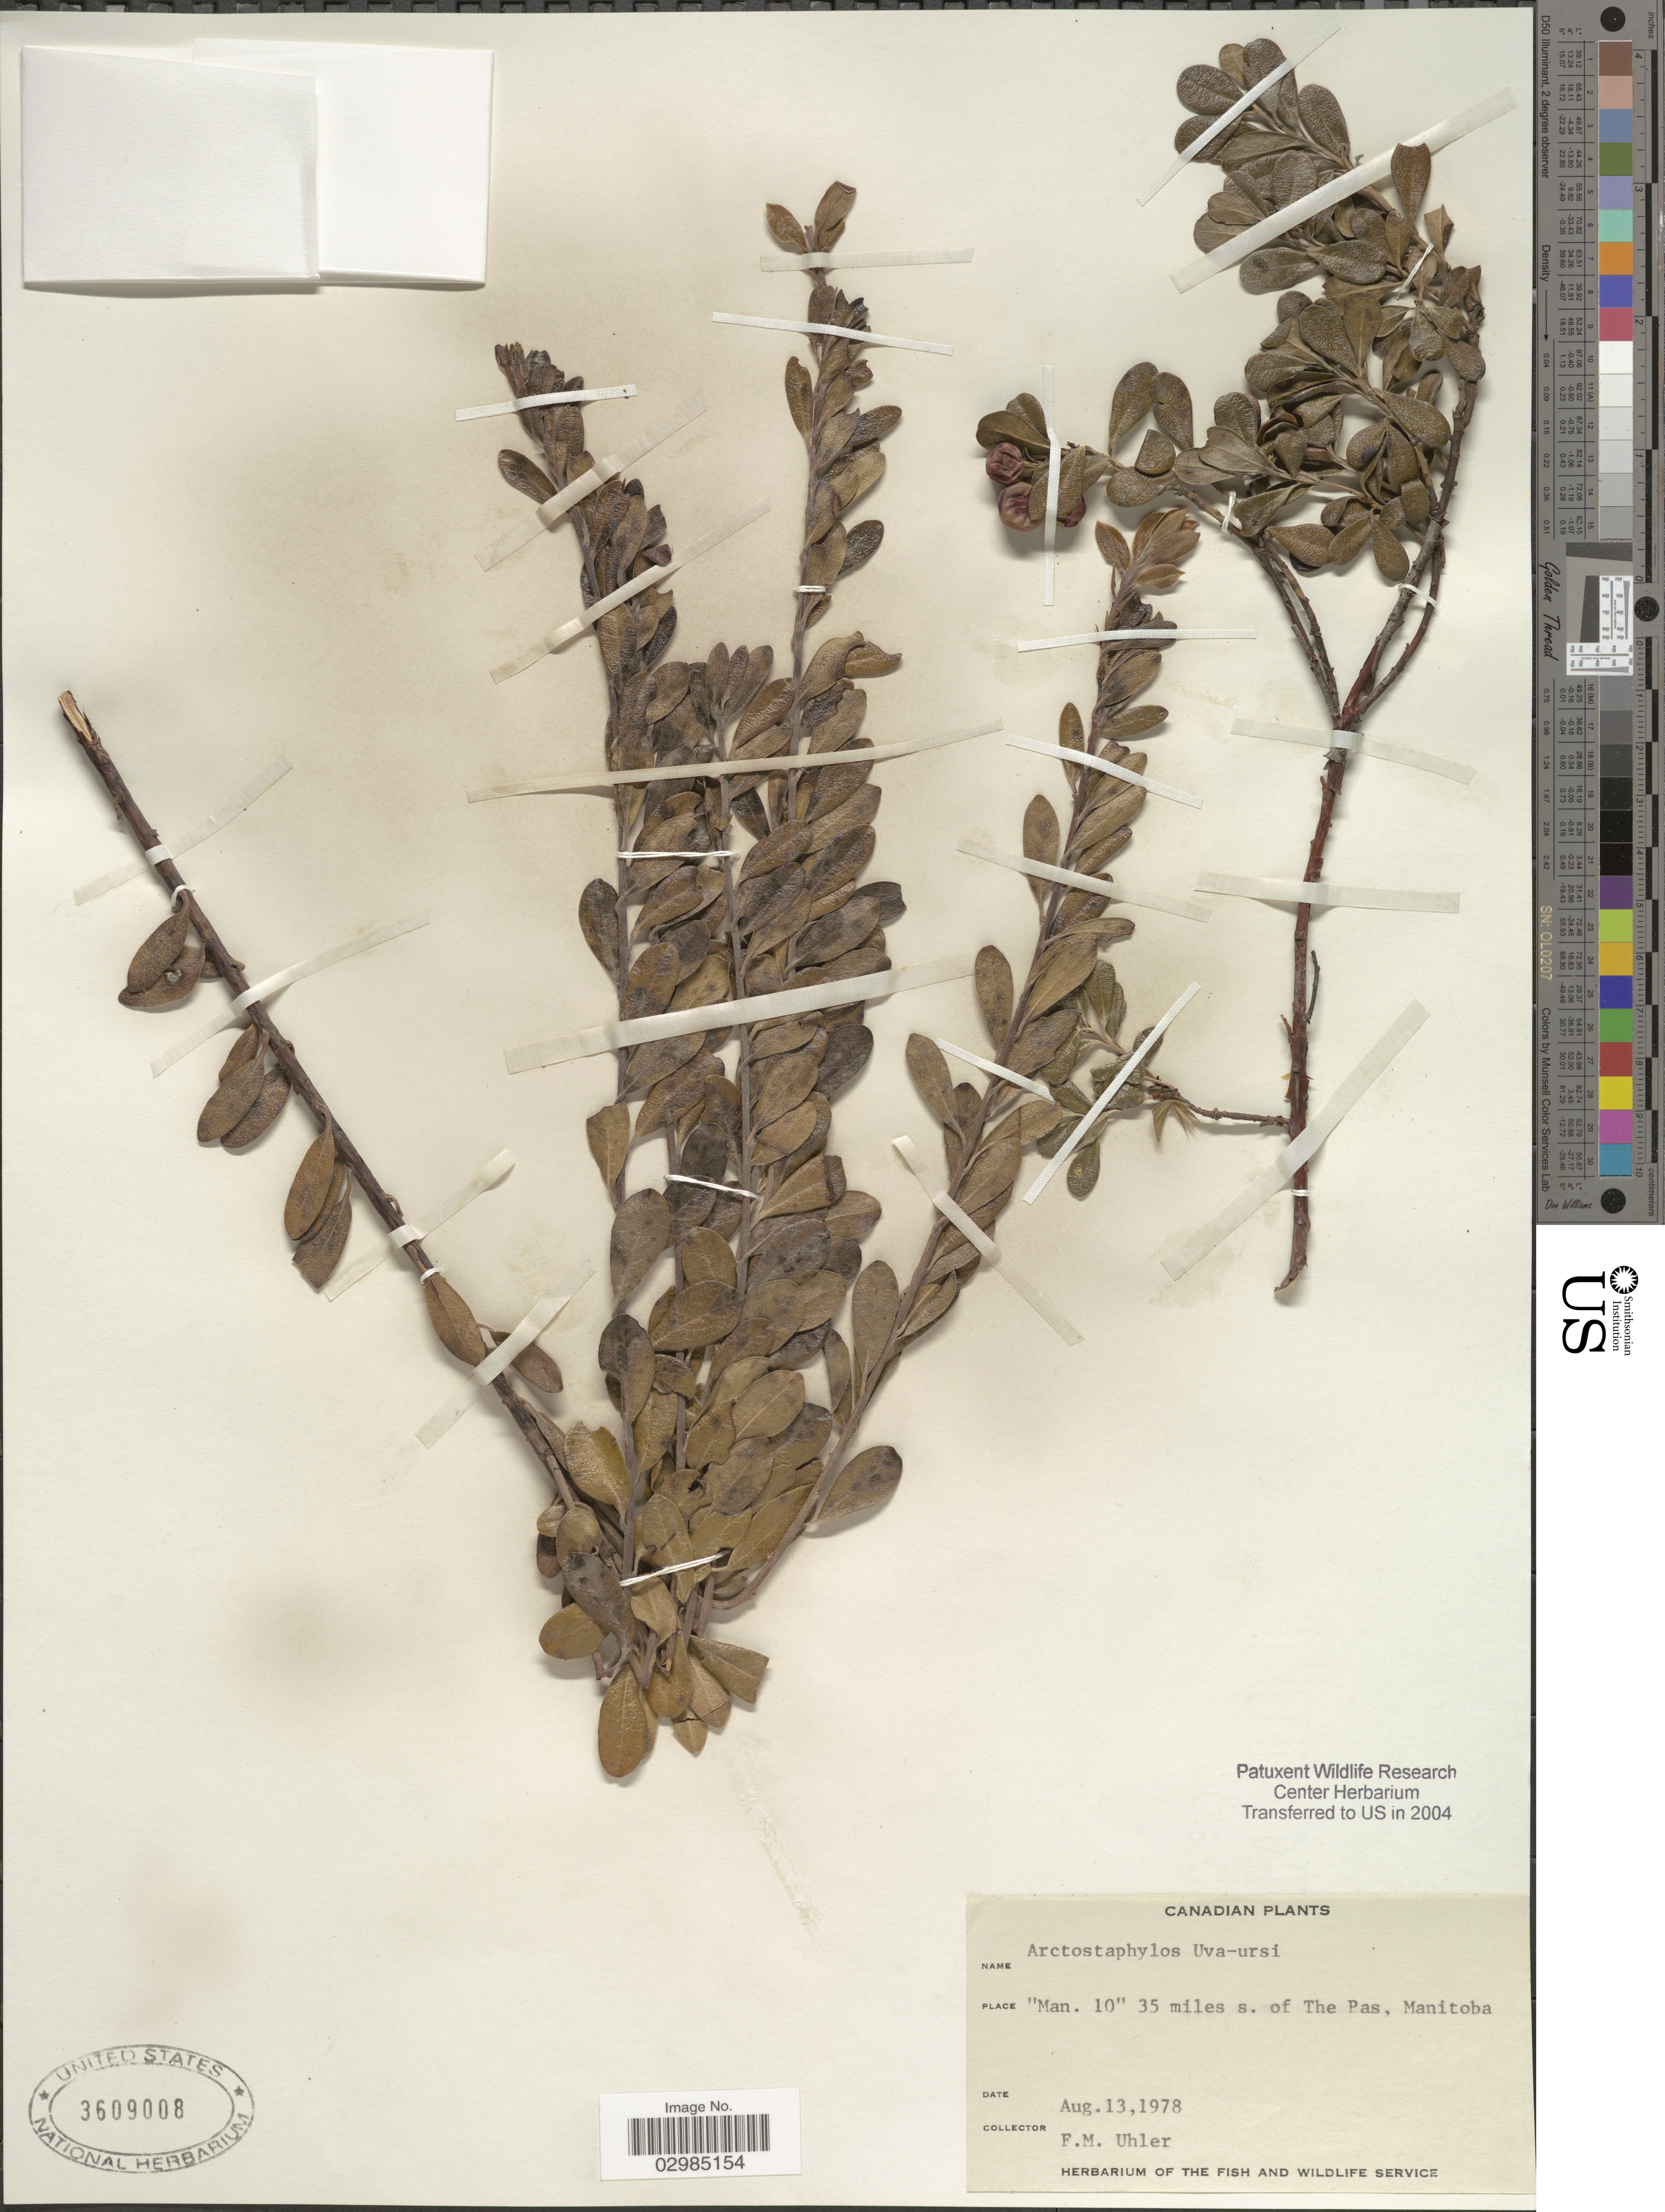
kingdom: Plantae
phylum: Tracheophyta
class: Magnoliopsida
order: Ericales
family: Ericaceae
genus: Arctostaphylos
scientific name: Arctostaphylos uva-ursi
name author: (L.) Spreng.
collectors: F. M. Uhler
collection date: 1978-08-13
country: Canada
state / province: Manitoba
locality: Man. 10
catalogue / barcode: US 3609008